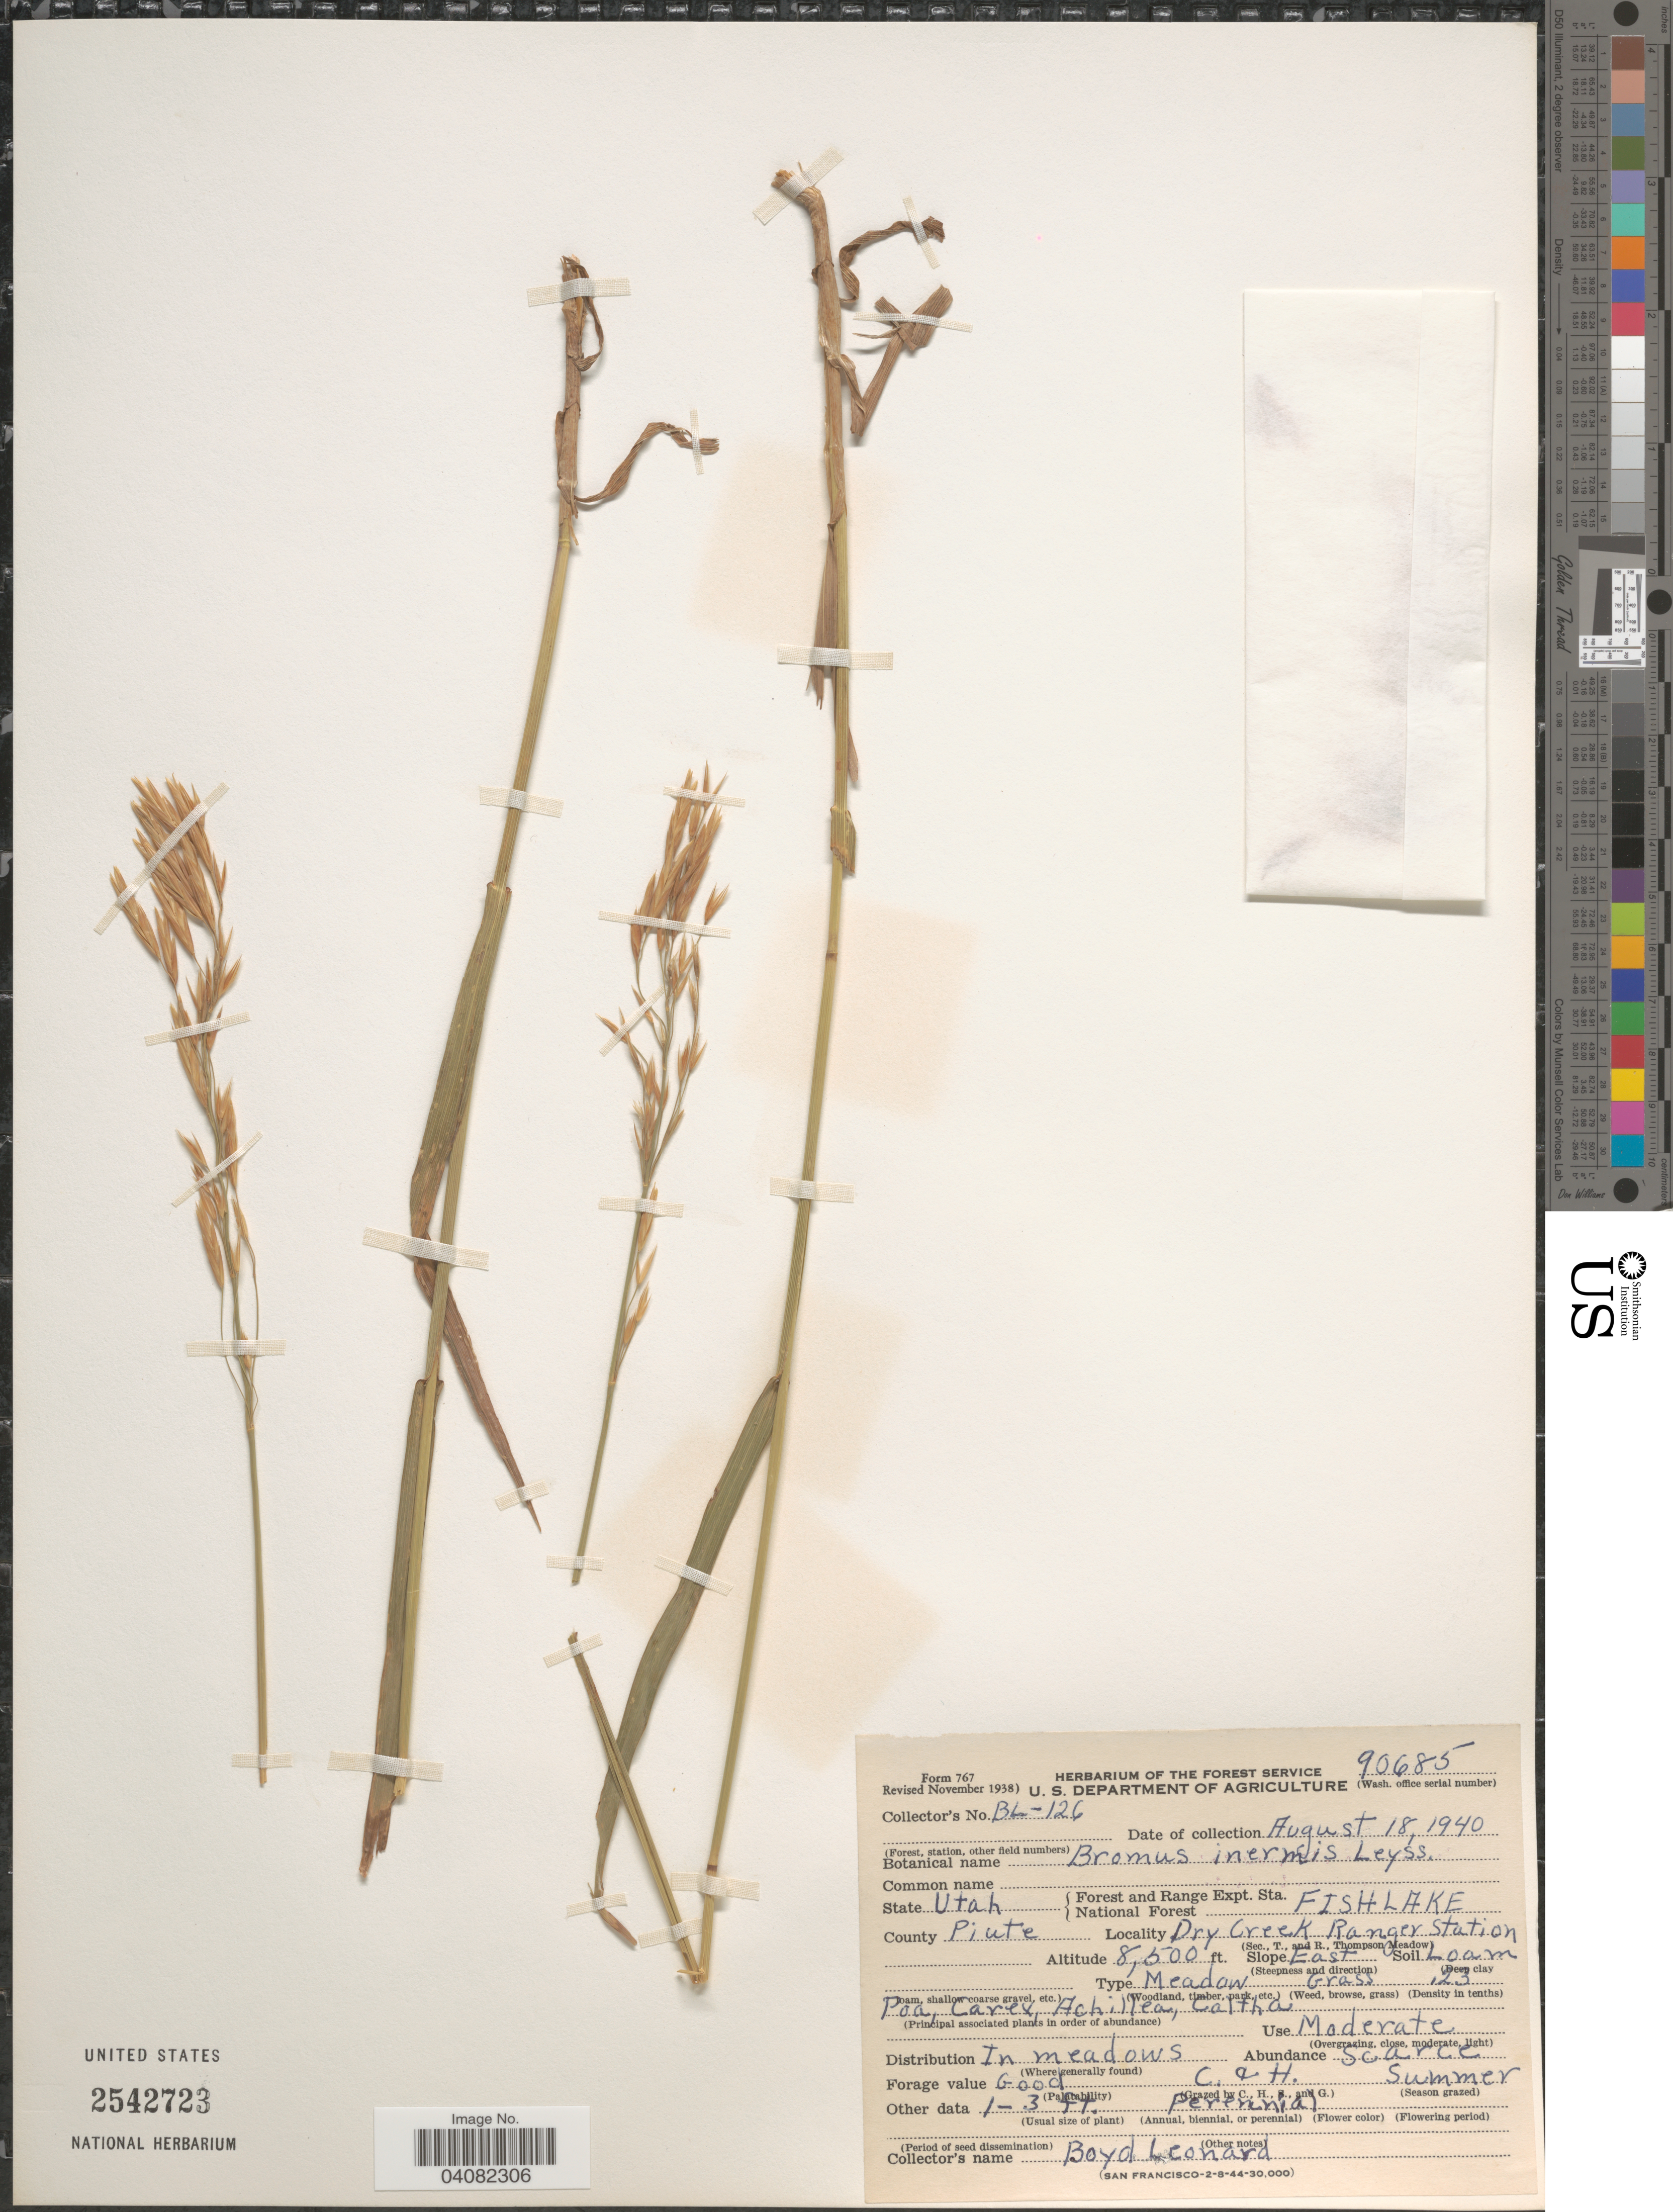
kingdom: Plantae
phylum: Tracheophyta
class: Liliopsida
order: Poales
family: Poaceae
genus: Bromus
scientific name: Bromus inermis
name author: Leyss.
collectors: B. Leonard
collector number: BL-126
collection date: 1940-08-18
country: United States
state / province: Utah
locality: Forest and Range Expt. Sta. National Forest Fish Lake. County Piute. Dry Creek Ranger Station. Slope East.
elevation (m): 2591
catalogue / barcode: US 2542723